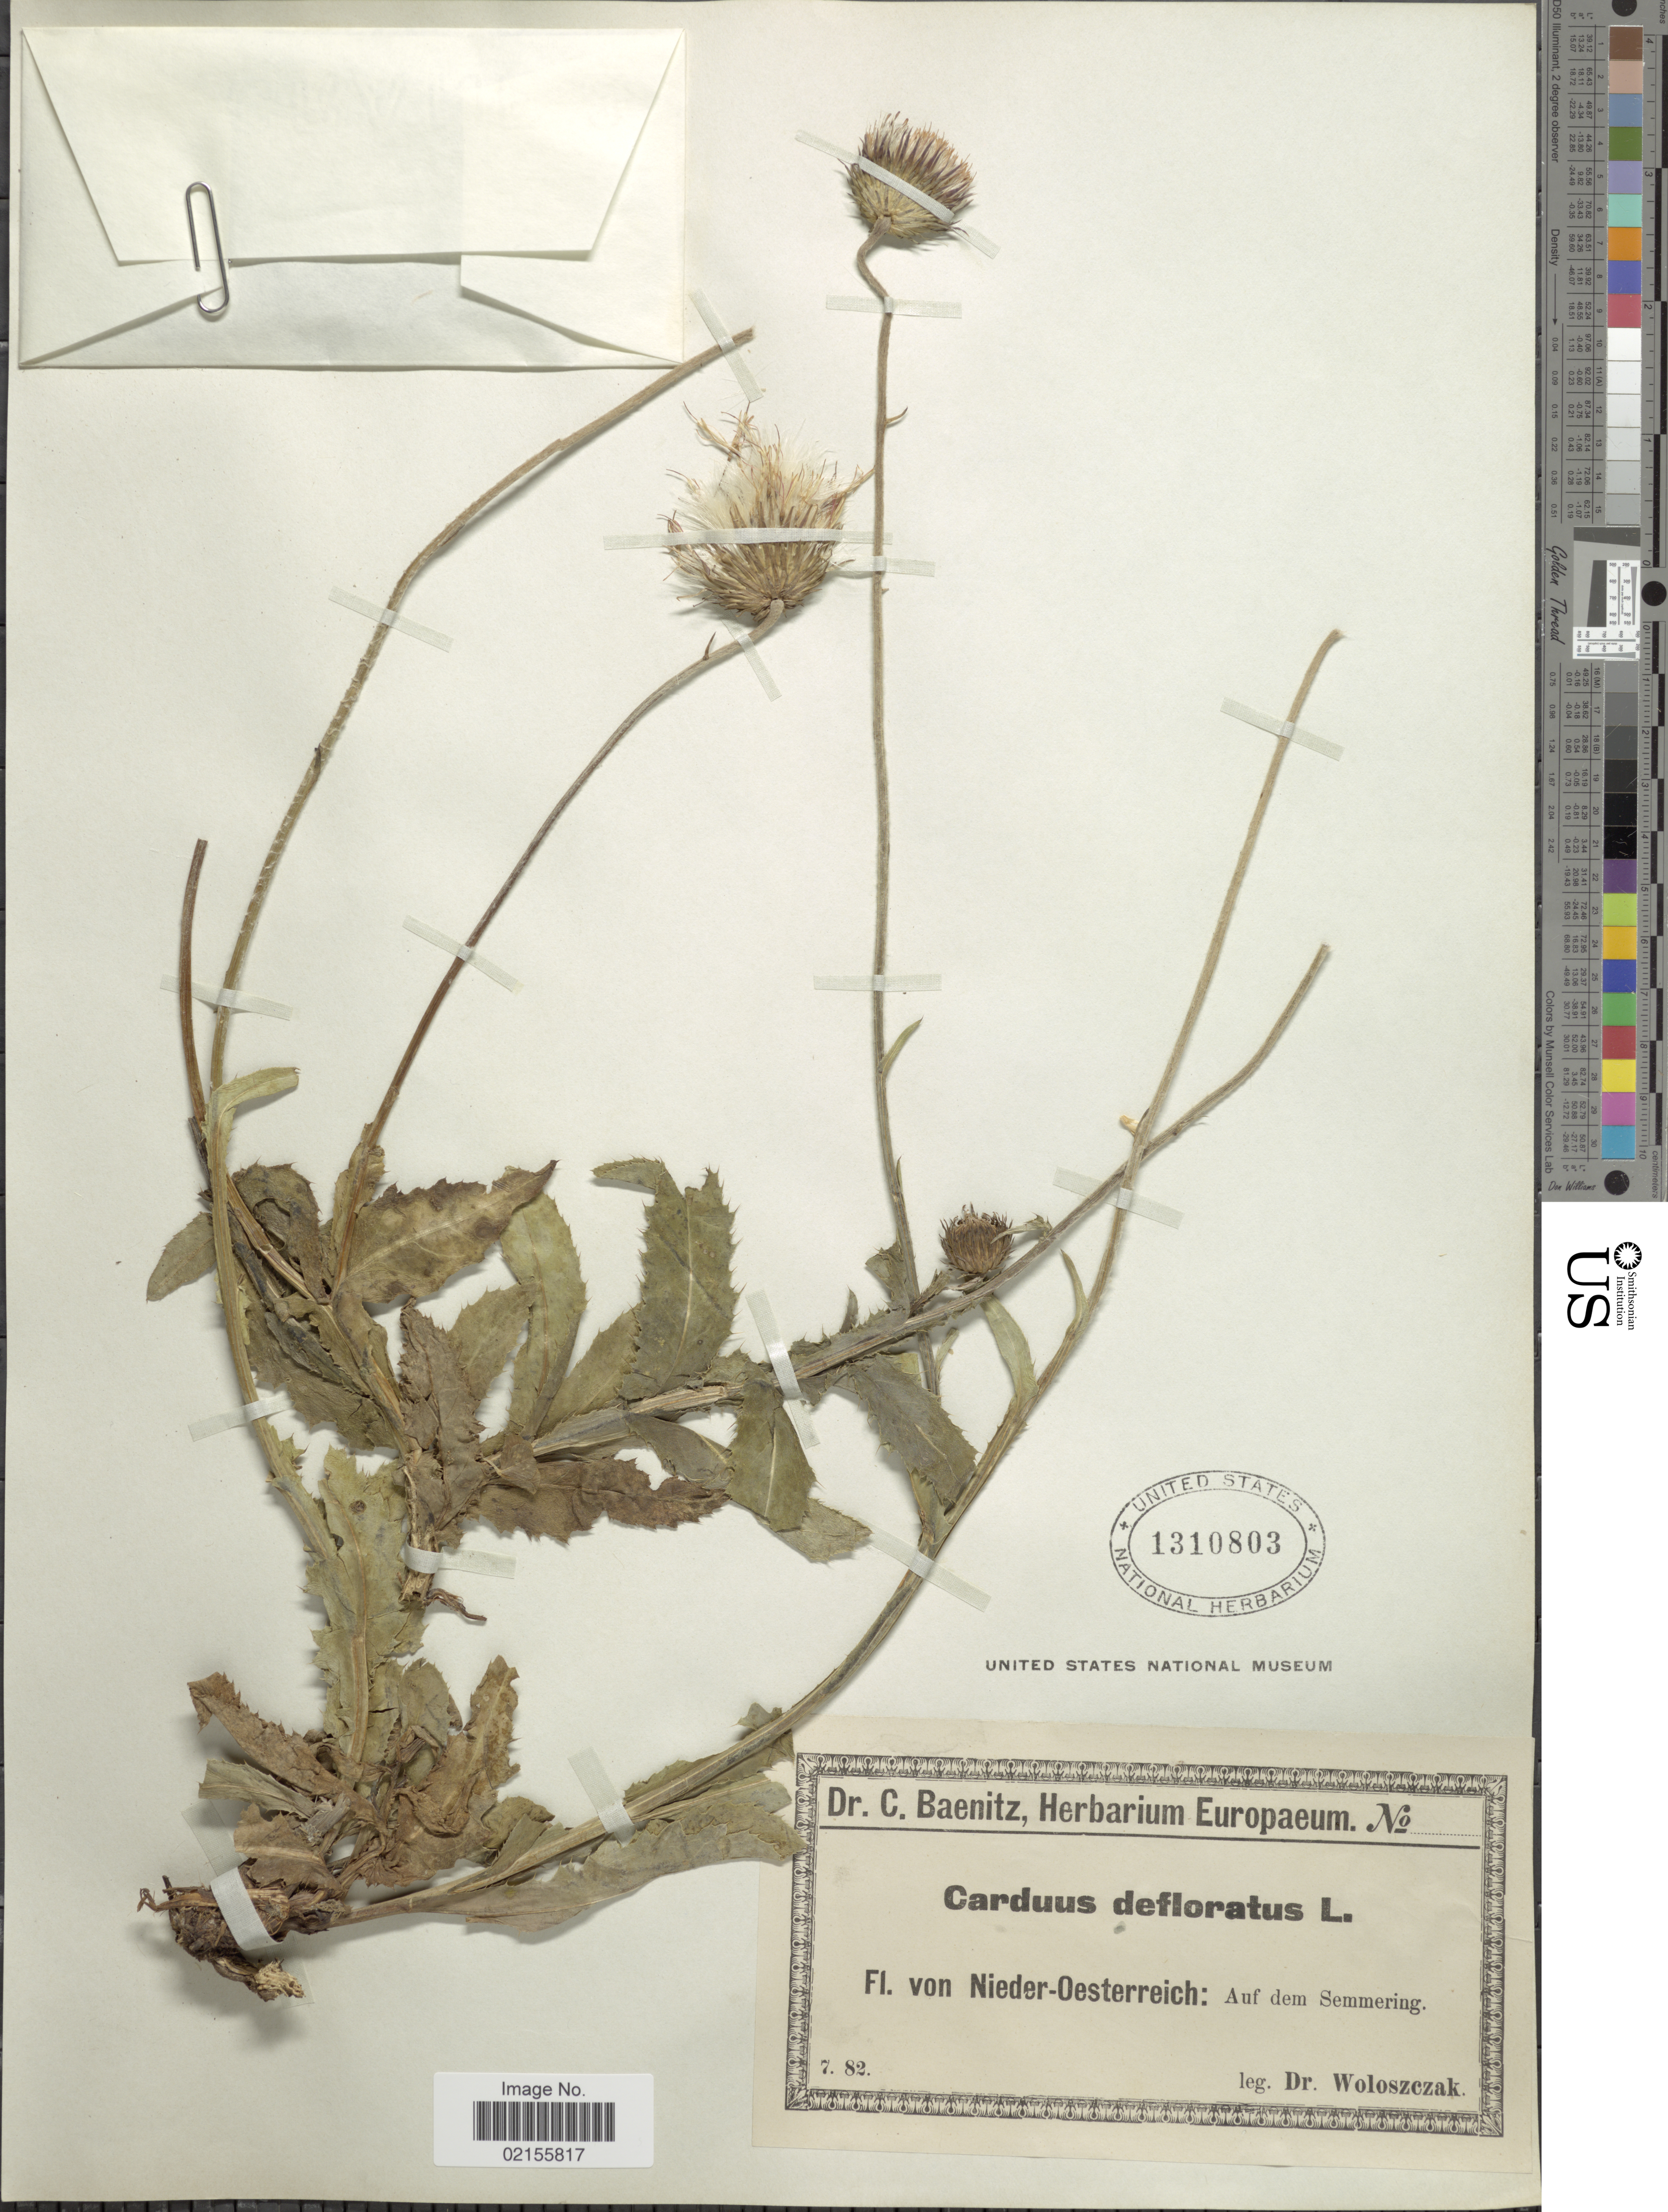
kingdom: Plantae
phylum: Tracheophyta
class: Magnoliopsida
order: Asterales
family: Asteraceae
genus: Carduus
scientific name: Carduus defloratus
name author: L.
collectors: E. Woloszczak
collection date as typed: Transcribed d/m/y: /7/82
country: Austria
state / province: Niederosterreich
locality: Auf dem Semmering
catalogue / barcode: US 1310803